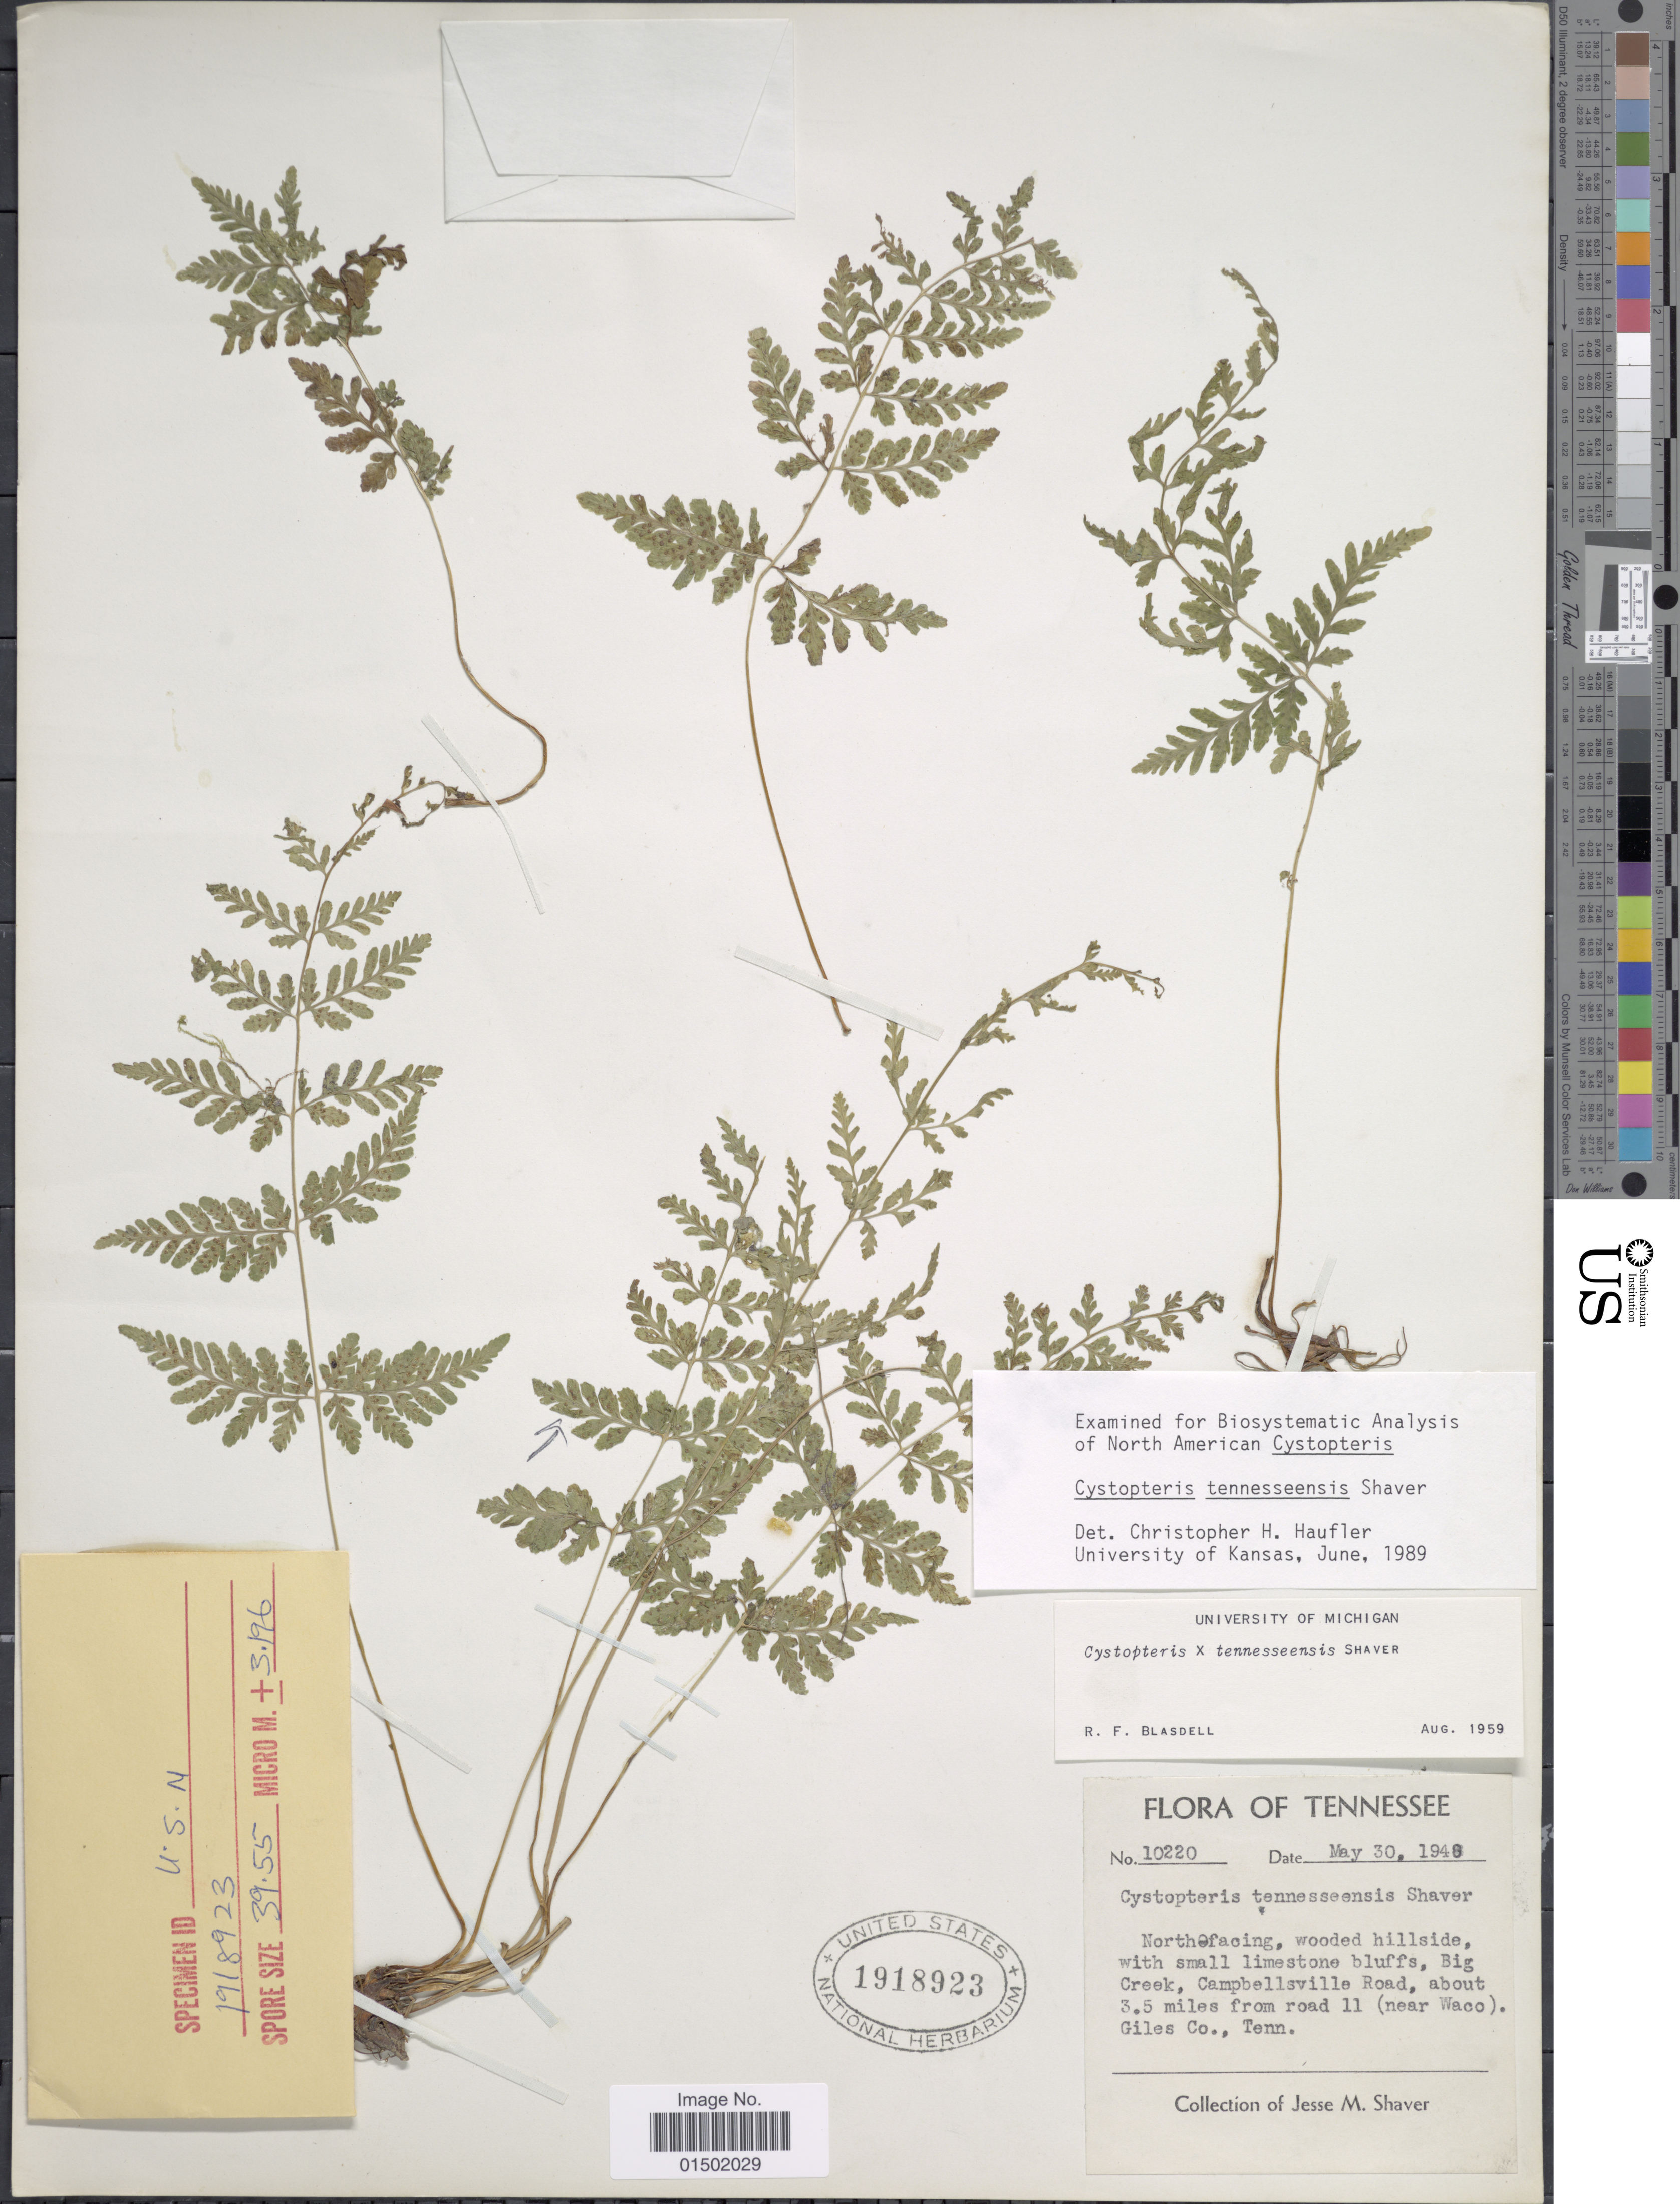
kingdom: Plantae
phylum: Tracheophyta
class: Polypodiopsida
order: Polypodiales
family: Cystopteridaceae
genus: Cystopteris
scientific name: Cystopteris tennesseensis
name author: Shaver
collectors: J. Shaver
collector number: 10220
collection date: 1948-05-30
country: United States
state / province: Tennessee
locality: North-facing, wooded hillside, with small limestone bluffs, Big Creek, Campbellsville Road, about 3.5 miles from road 11 (near Waco). Giles Co.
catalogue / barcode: US 1918923